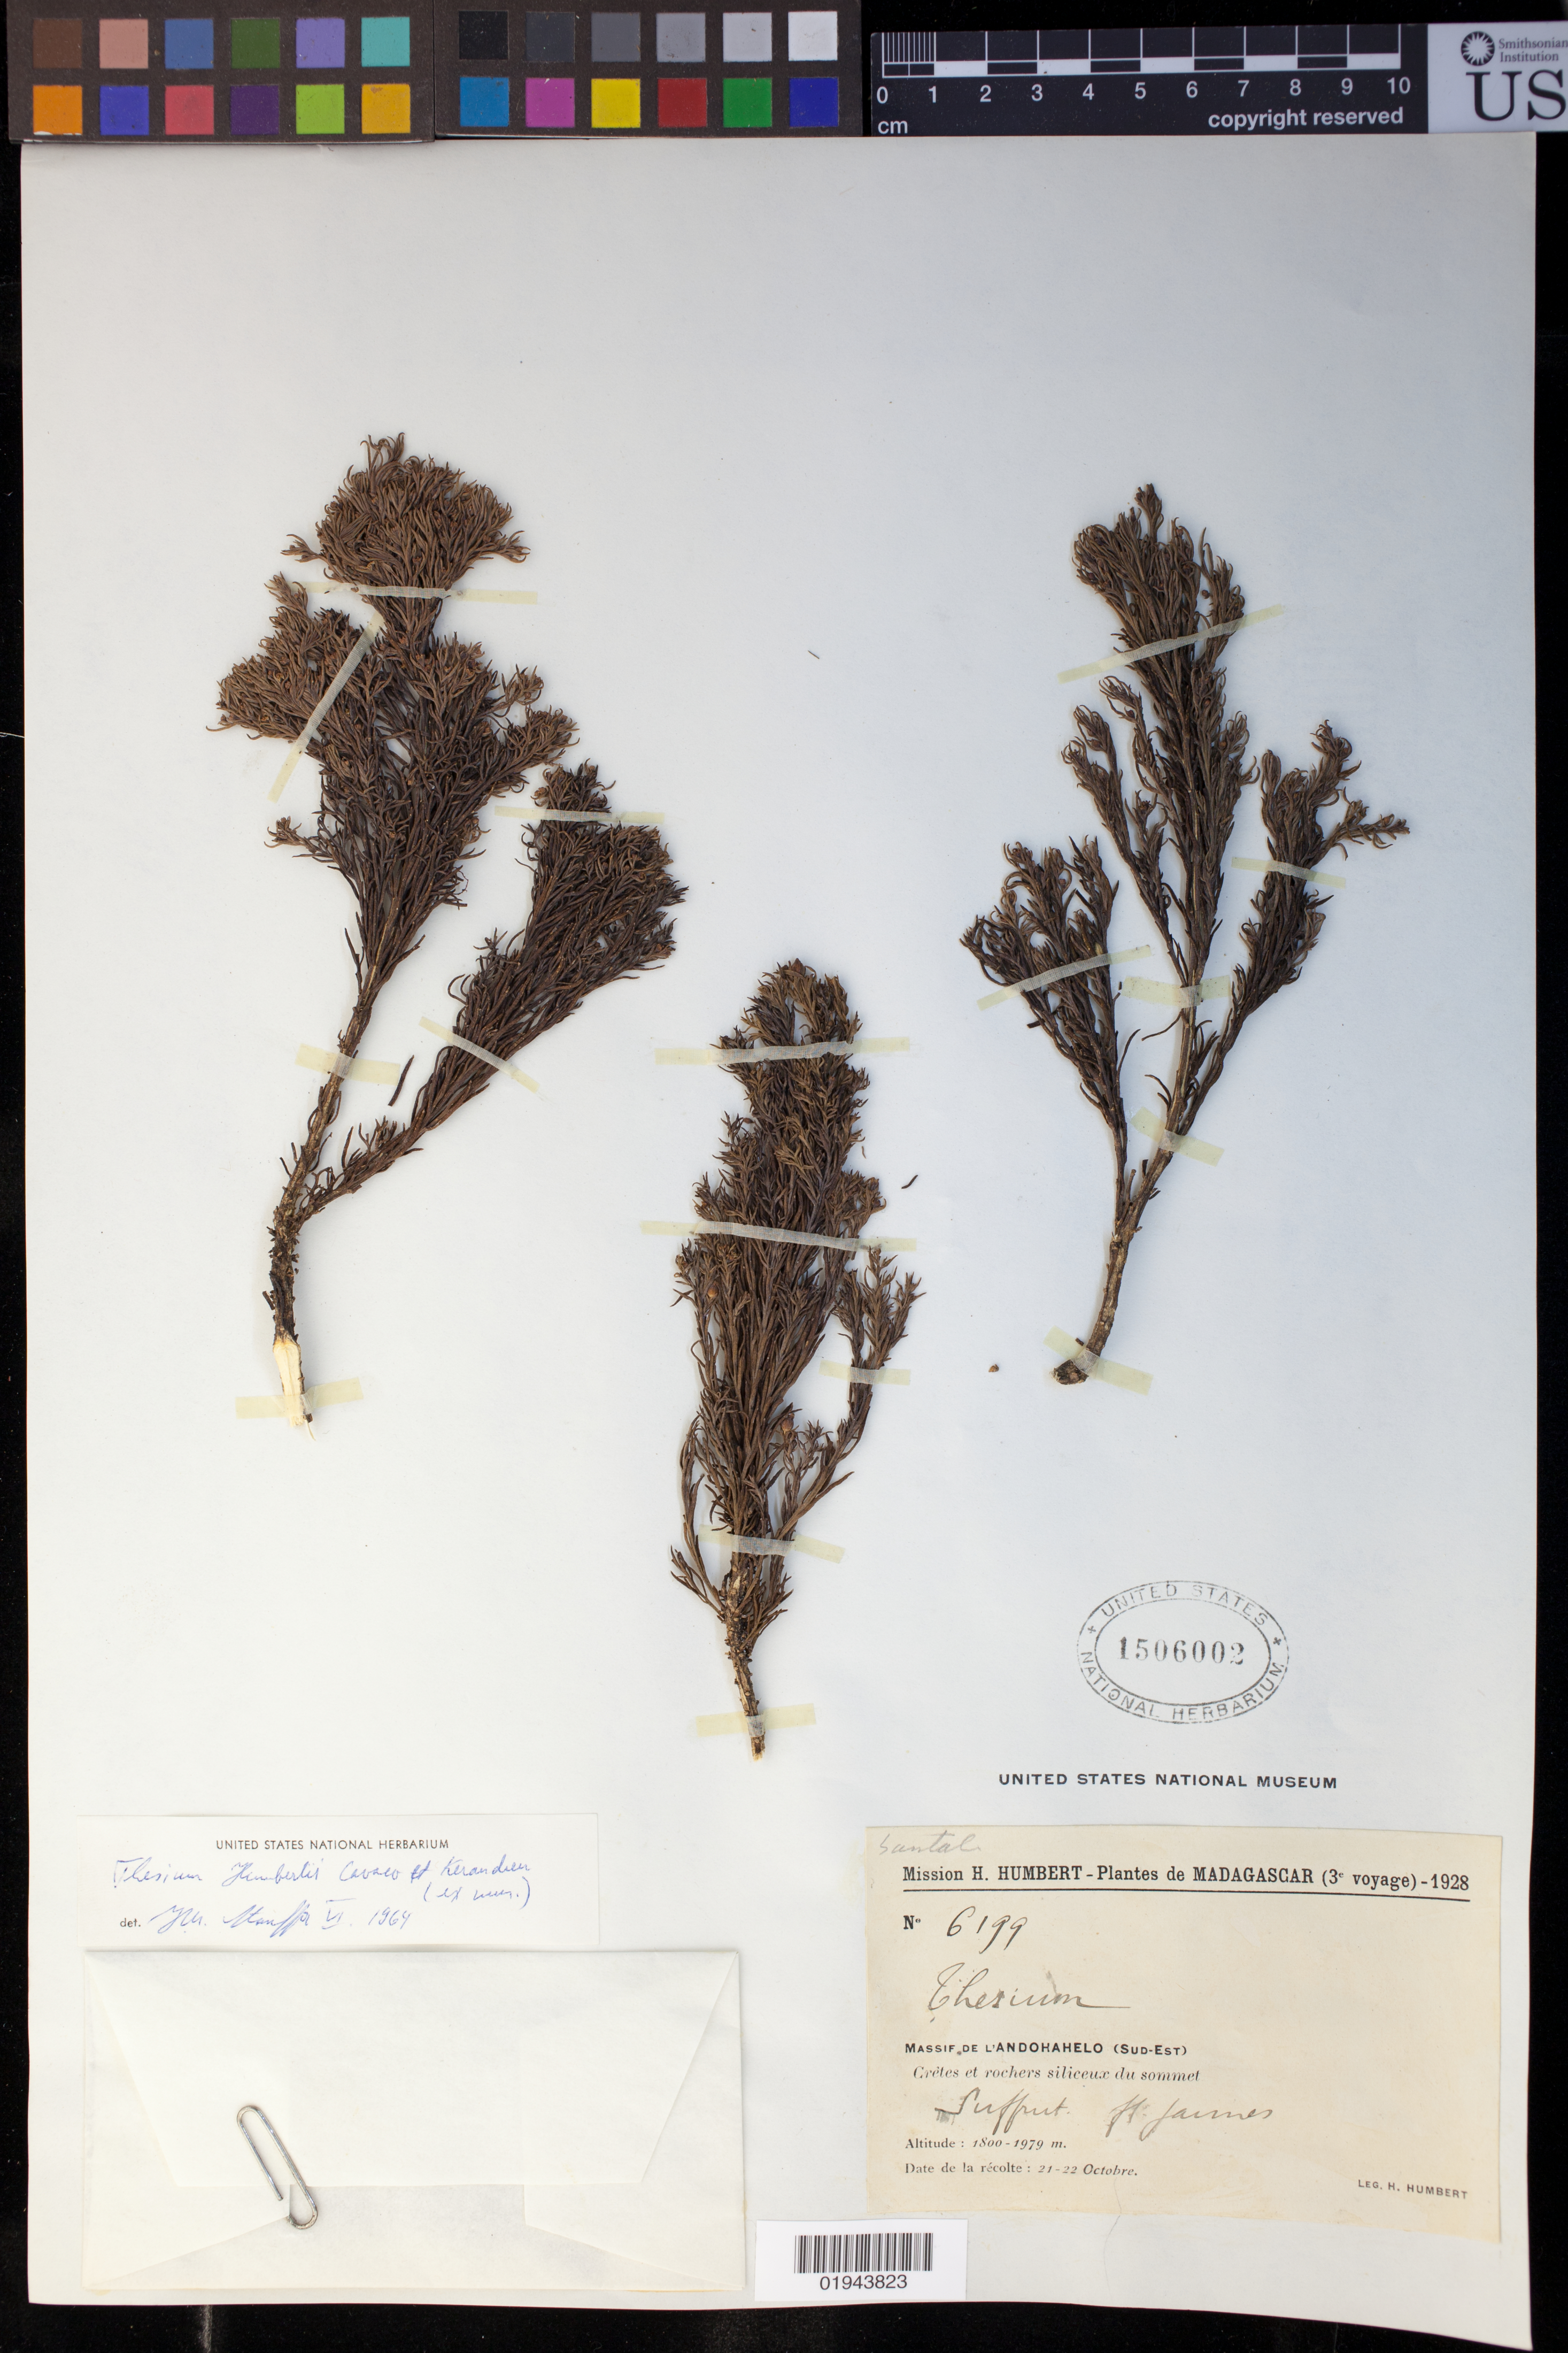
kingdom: Plantae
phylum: Tracheophyta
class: Magnoliopsida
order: Santalales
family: Thesiaceae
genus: Thesium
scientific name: Thesium humbertii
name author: Cavaco & Keraudren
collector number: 6199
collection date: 1928-10-21/1928-10-22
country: Madagascar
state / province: Anosy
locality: Massif de L'Andohahelo (Sud-Est)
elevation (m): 1800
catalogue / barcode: US 1506002